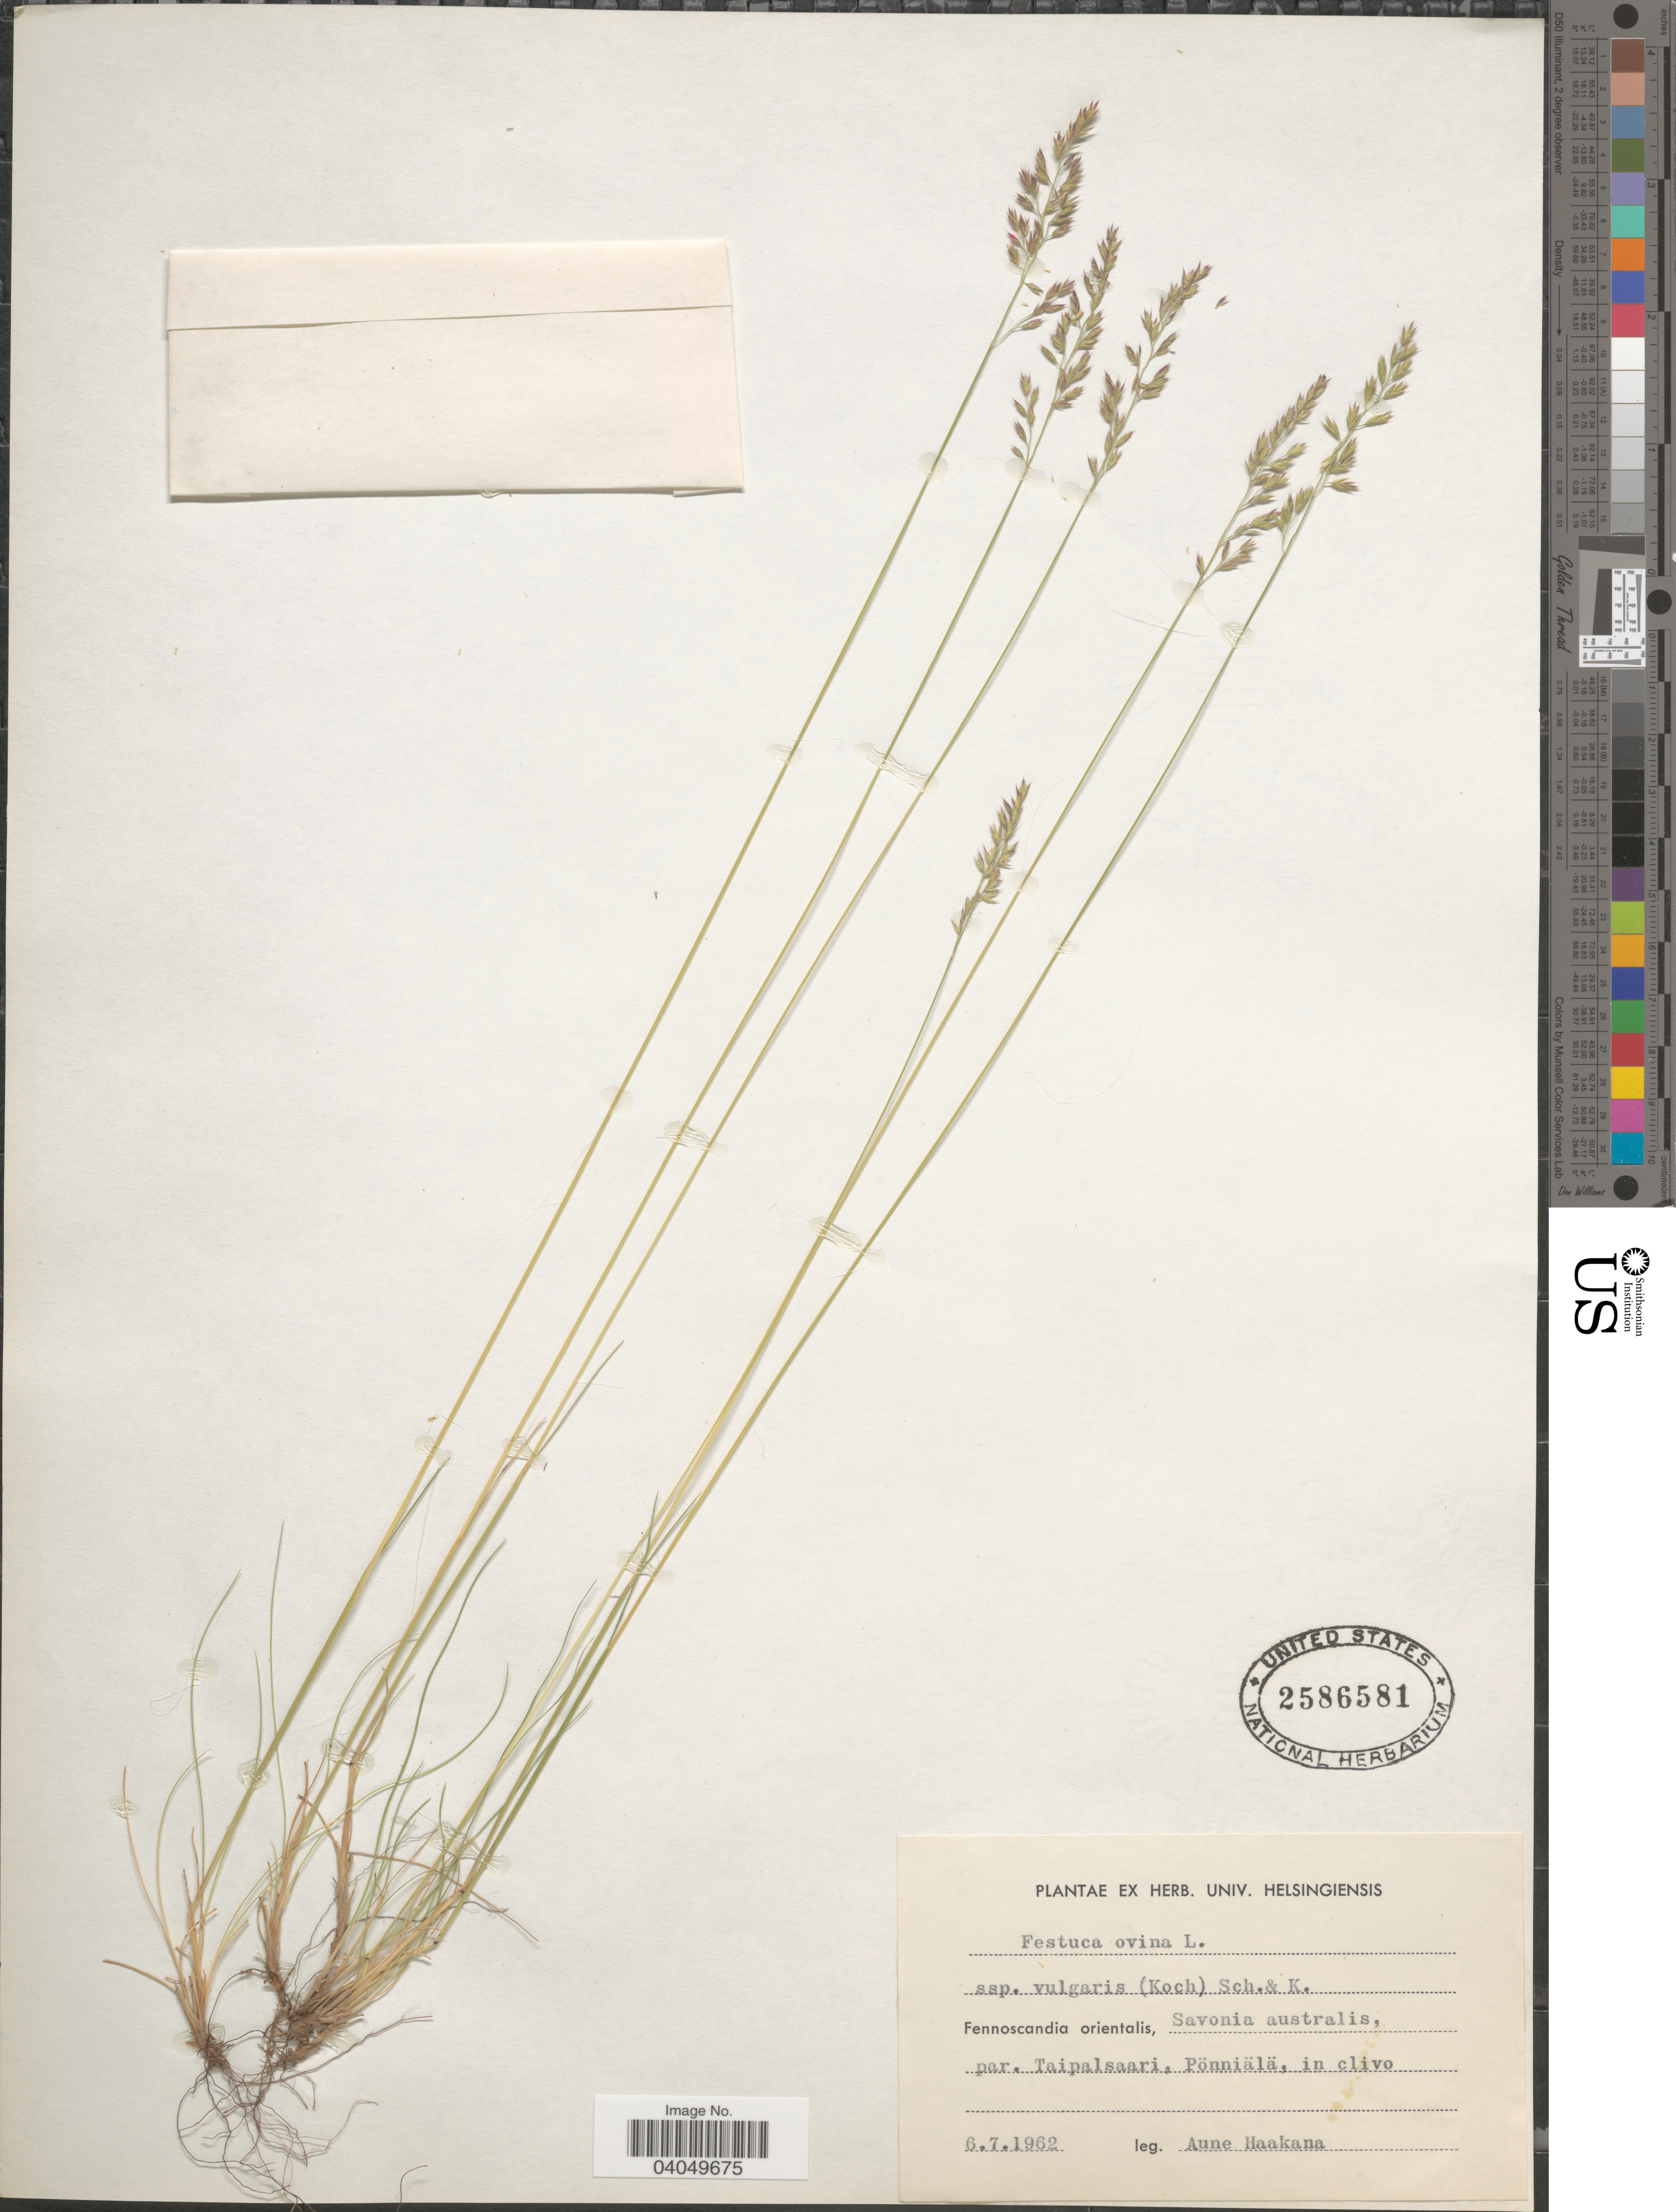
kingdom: Plantae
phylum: Tracheophyta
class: Liliopsida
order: Poales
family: Poaceae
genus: Festuca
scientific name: Festuca ovina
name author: L.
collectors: A. Haakana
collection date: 1962-07-06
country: Finland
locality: Fennoscandia orientalis: Savonia australis, par. Taipalsaari, Pönniälä, in clivo.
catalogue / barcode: US 2586581